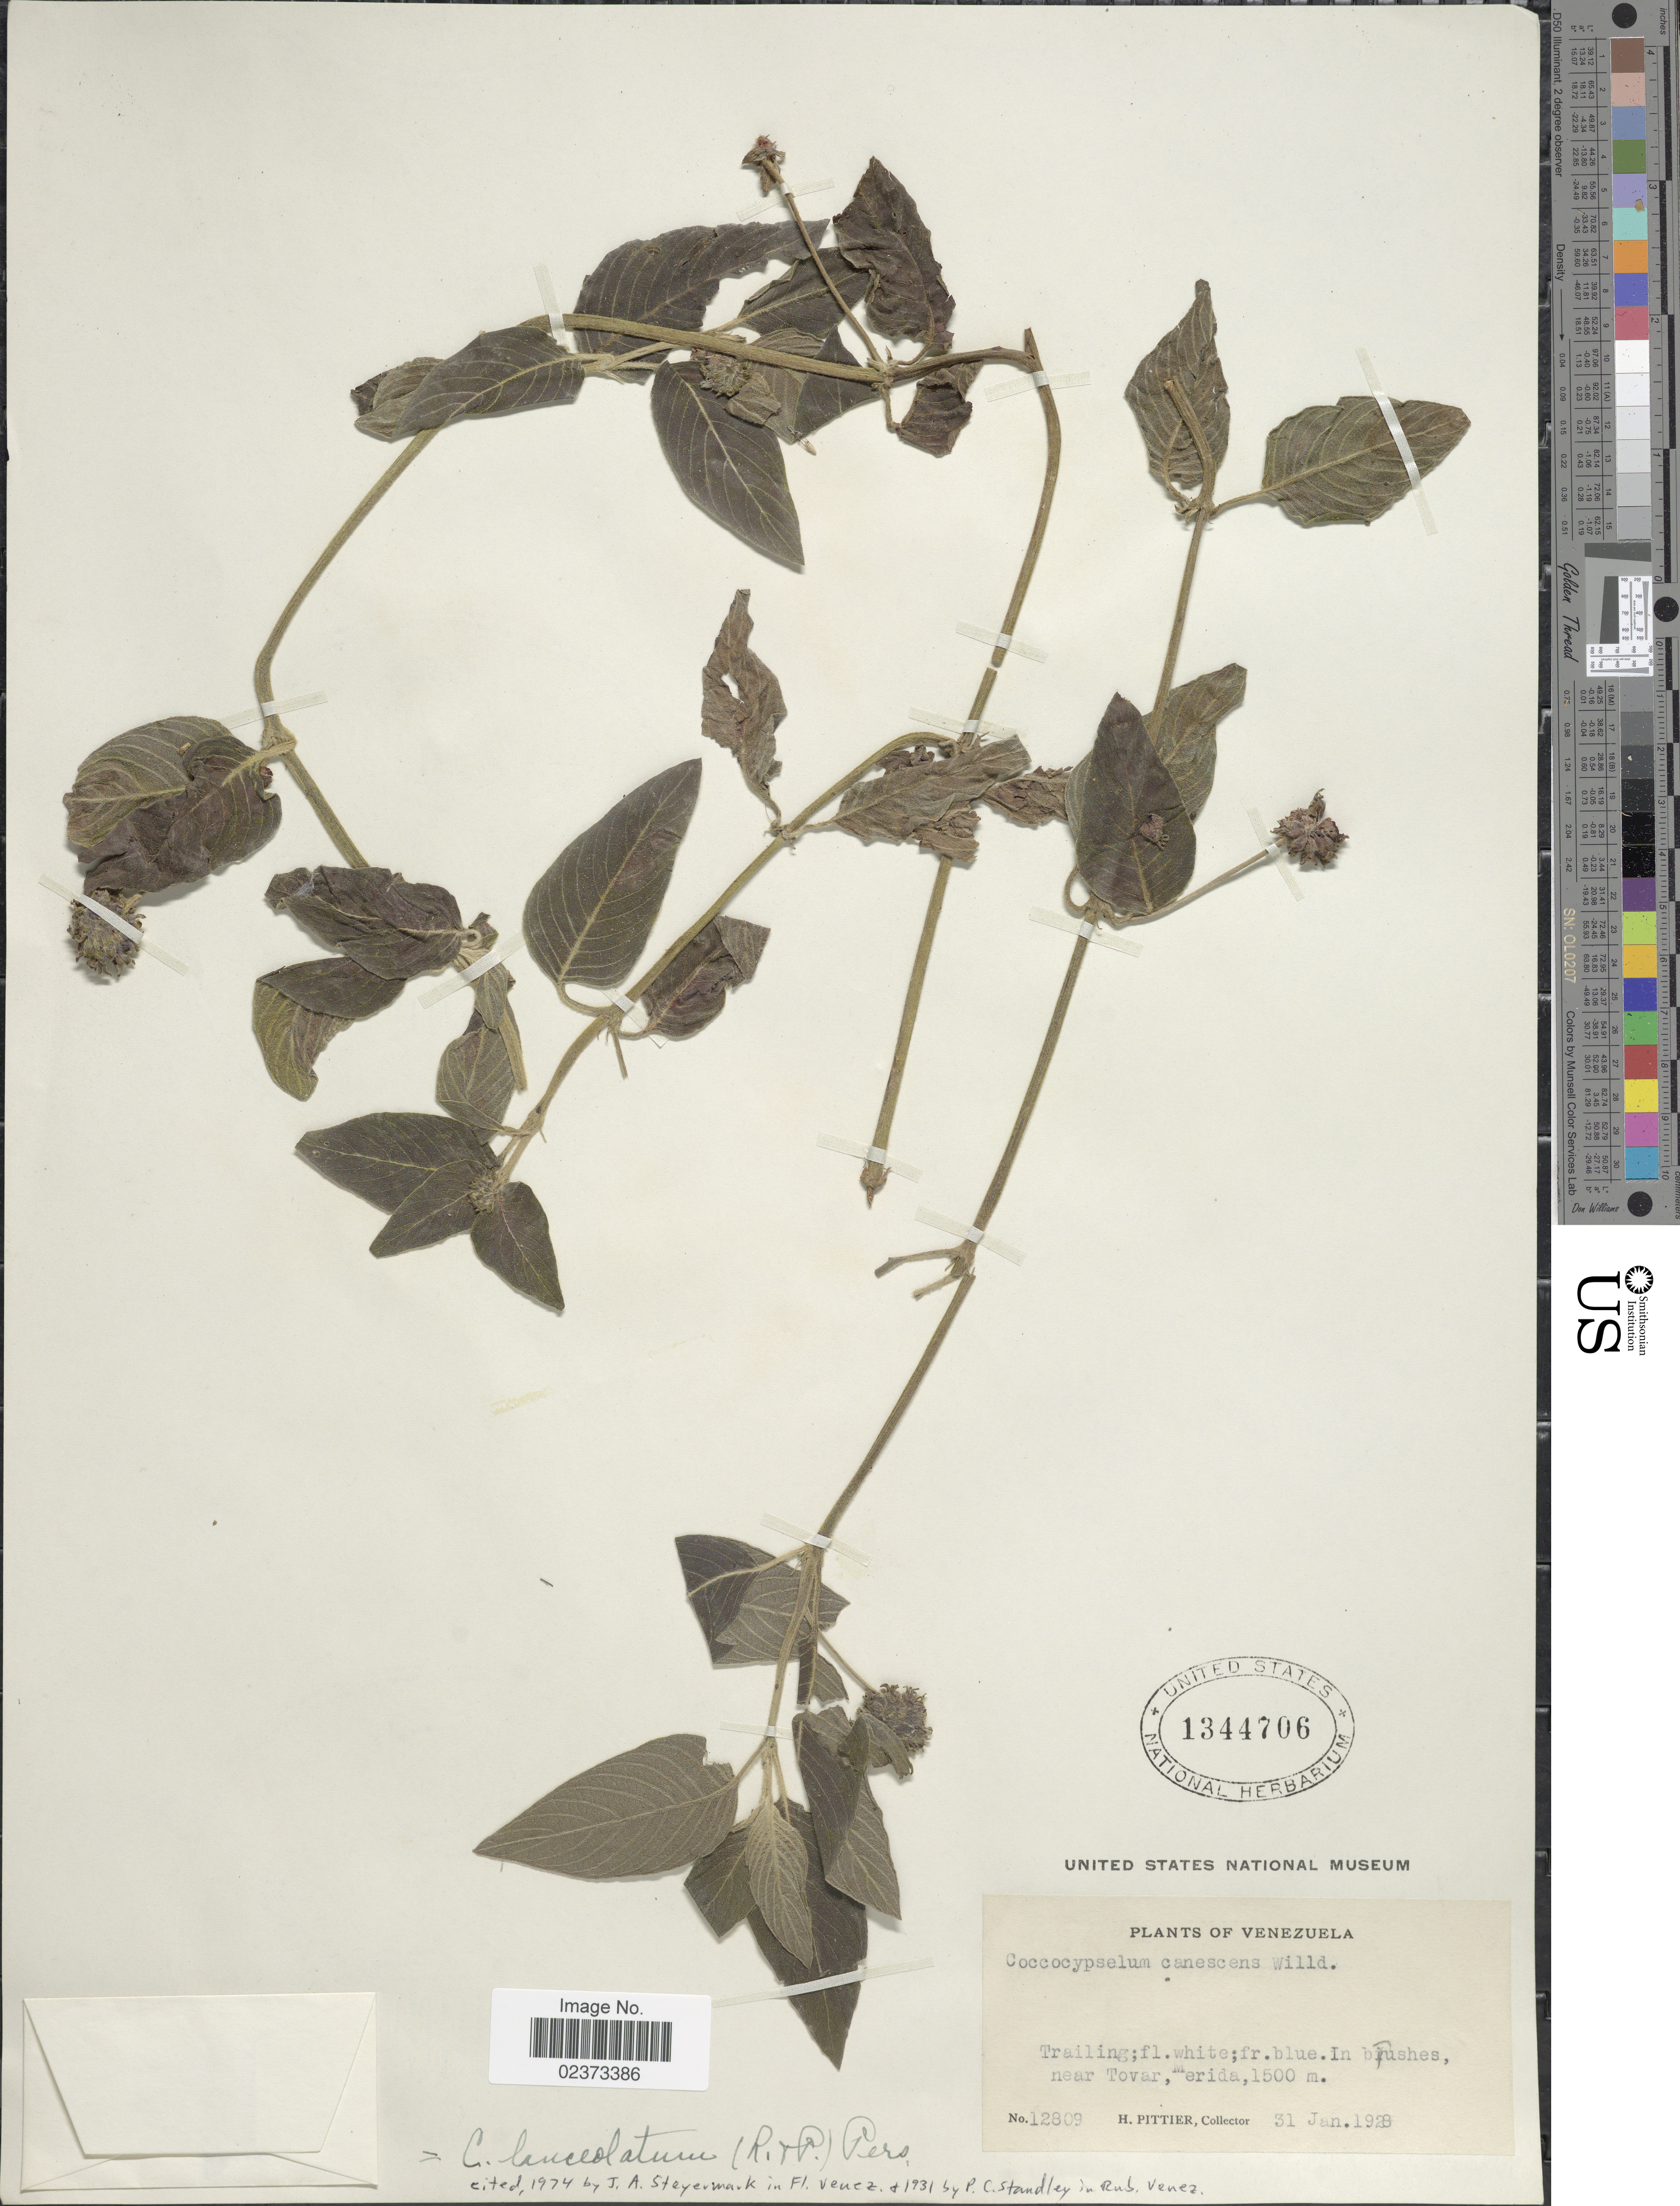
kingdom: Plantae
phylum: Tracheophyta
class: Magnoliopsida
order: Gentianales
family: Rubiaceae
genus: Coccocypselum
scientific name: Coccocypselum lanceolatum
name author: (Ruiz & Pav.) Pers.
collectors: H. F. Pittier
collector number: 12809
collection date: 1928-01-31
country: Venezuela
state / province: Mérida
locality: Trailing, in brushes near Tovar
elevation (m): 1500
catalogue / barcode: US 1344706